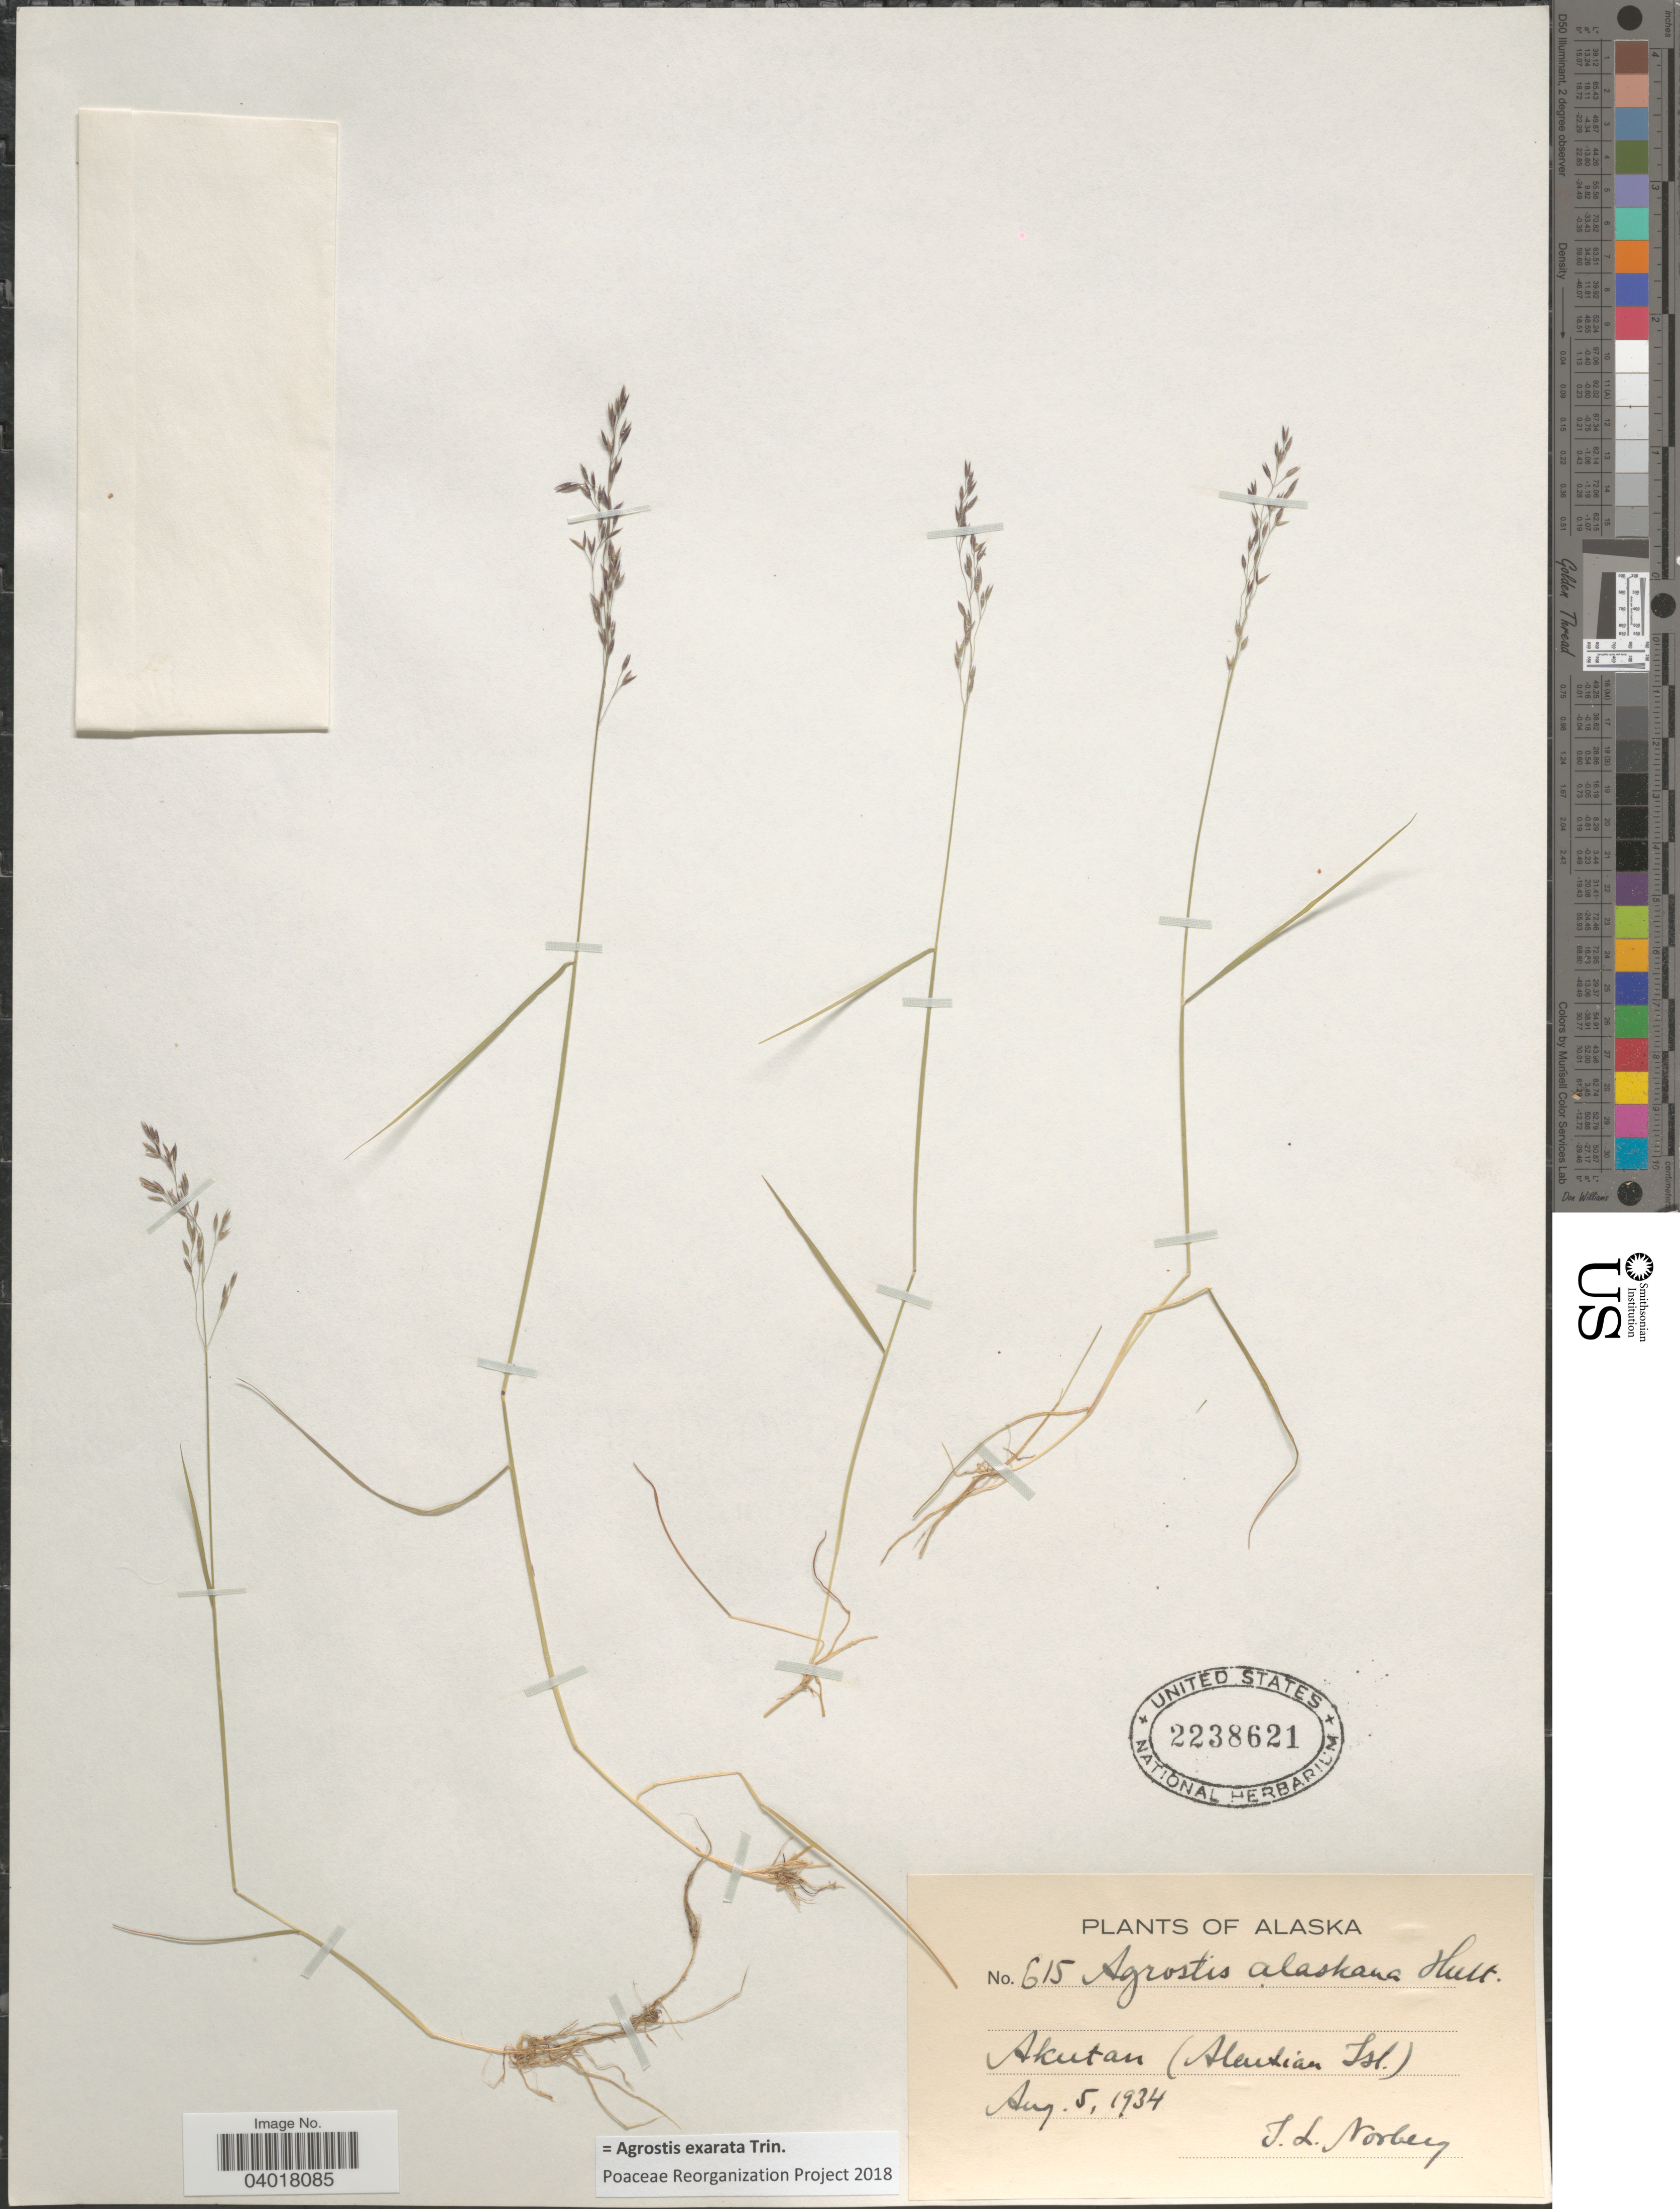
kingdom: Plantae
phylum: Tracheophyta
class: Liliopsida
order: Poales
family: Poaceae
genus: Agrostis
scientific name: Agrostis exarata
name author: Trin.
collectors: I. Norberg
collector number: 615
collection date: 1934-08-05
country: United States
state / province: Alaska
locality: Akutan (Aleutian Isl.)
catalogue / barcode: US 2238621